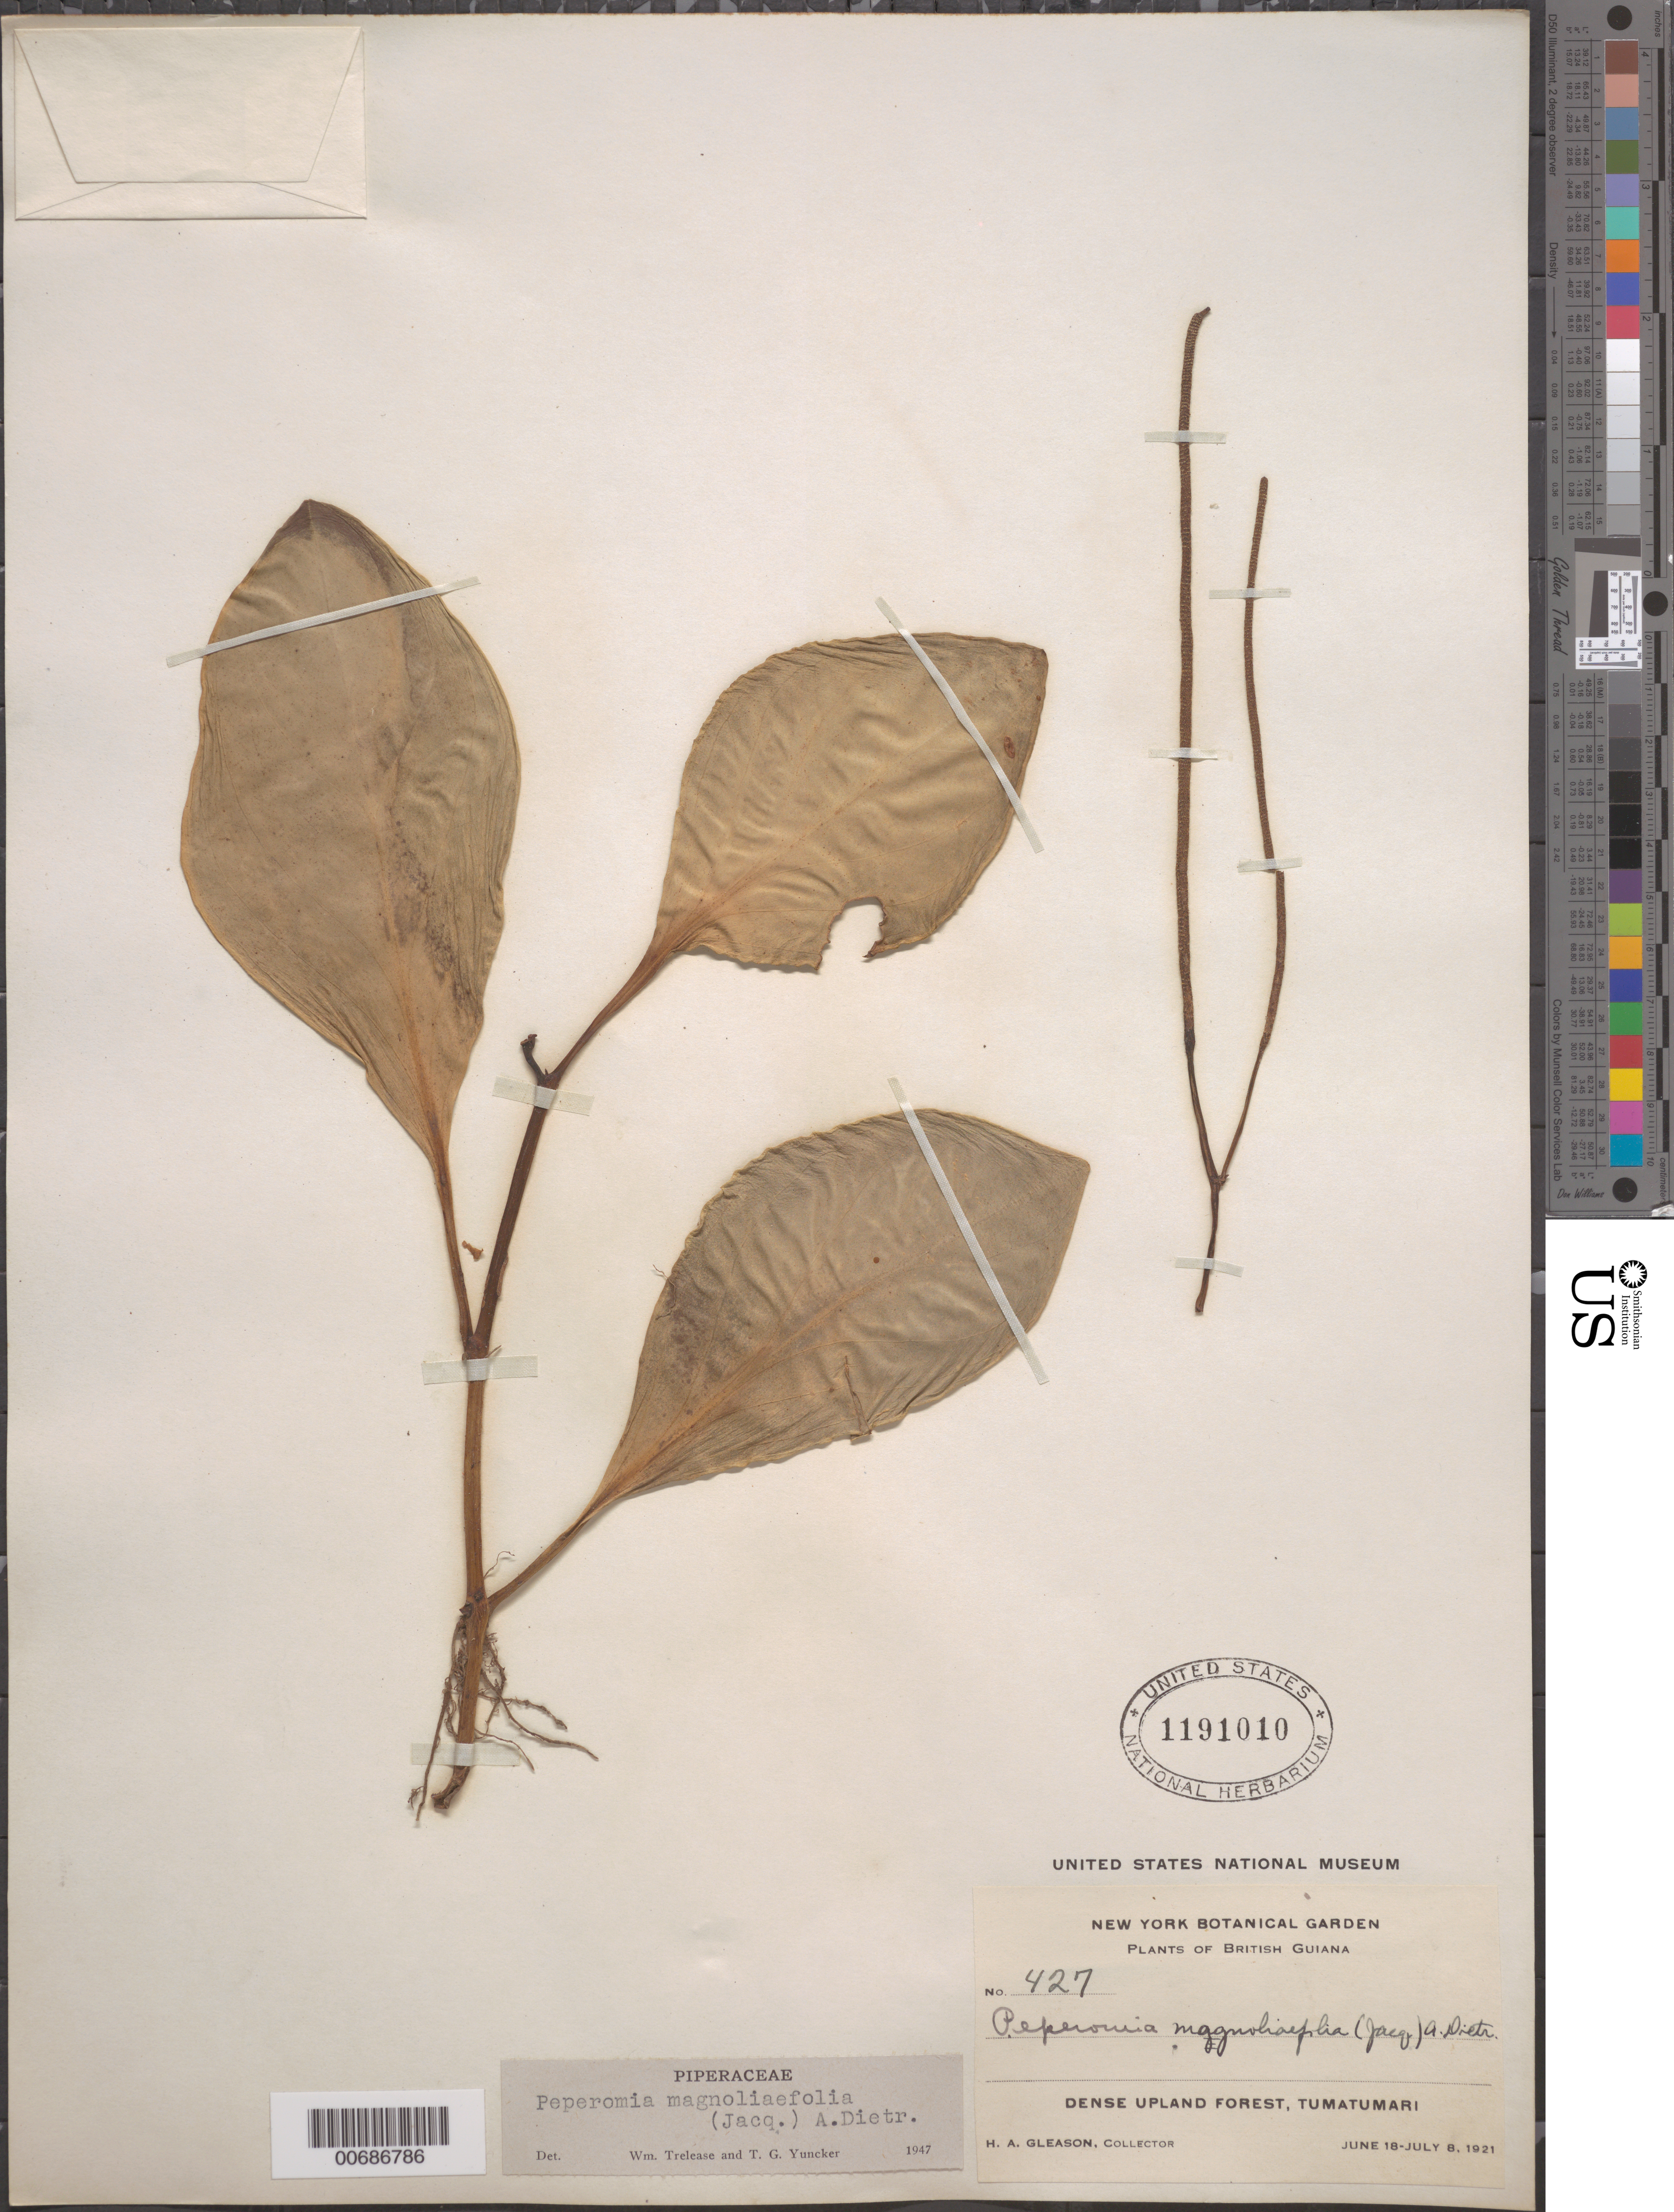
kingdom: Plantae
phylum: Tracheophyta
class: Magnoliopsida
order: Piperales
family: Piperaceae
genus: Peperomia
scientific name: Peperomia magnoliifolia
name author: (Jacq.) A. Dietr.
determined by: Trelease, W.; Yuncker, T. G.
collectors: H. A. Gleason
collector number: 427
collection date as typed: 18-Jun-21 to 8-Jul-21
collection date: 1921-06-18/1921-07-08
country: Guyana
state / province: Potaro-Siparuni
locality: Tumatumari Village, Potaro R.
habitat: Dense upland forest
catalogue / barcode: US 1191010